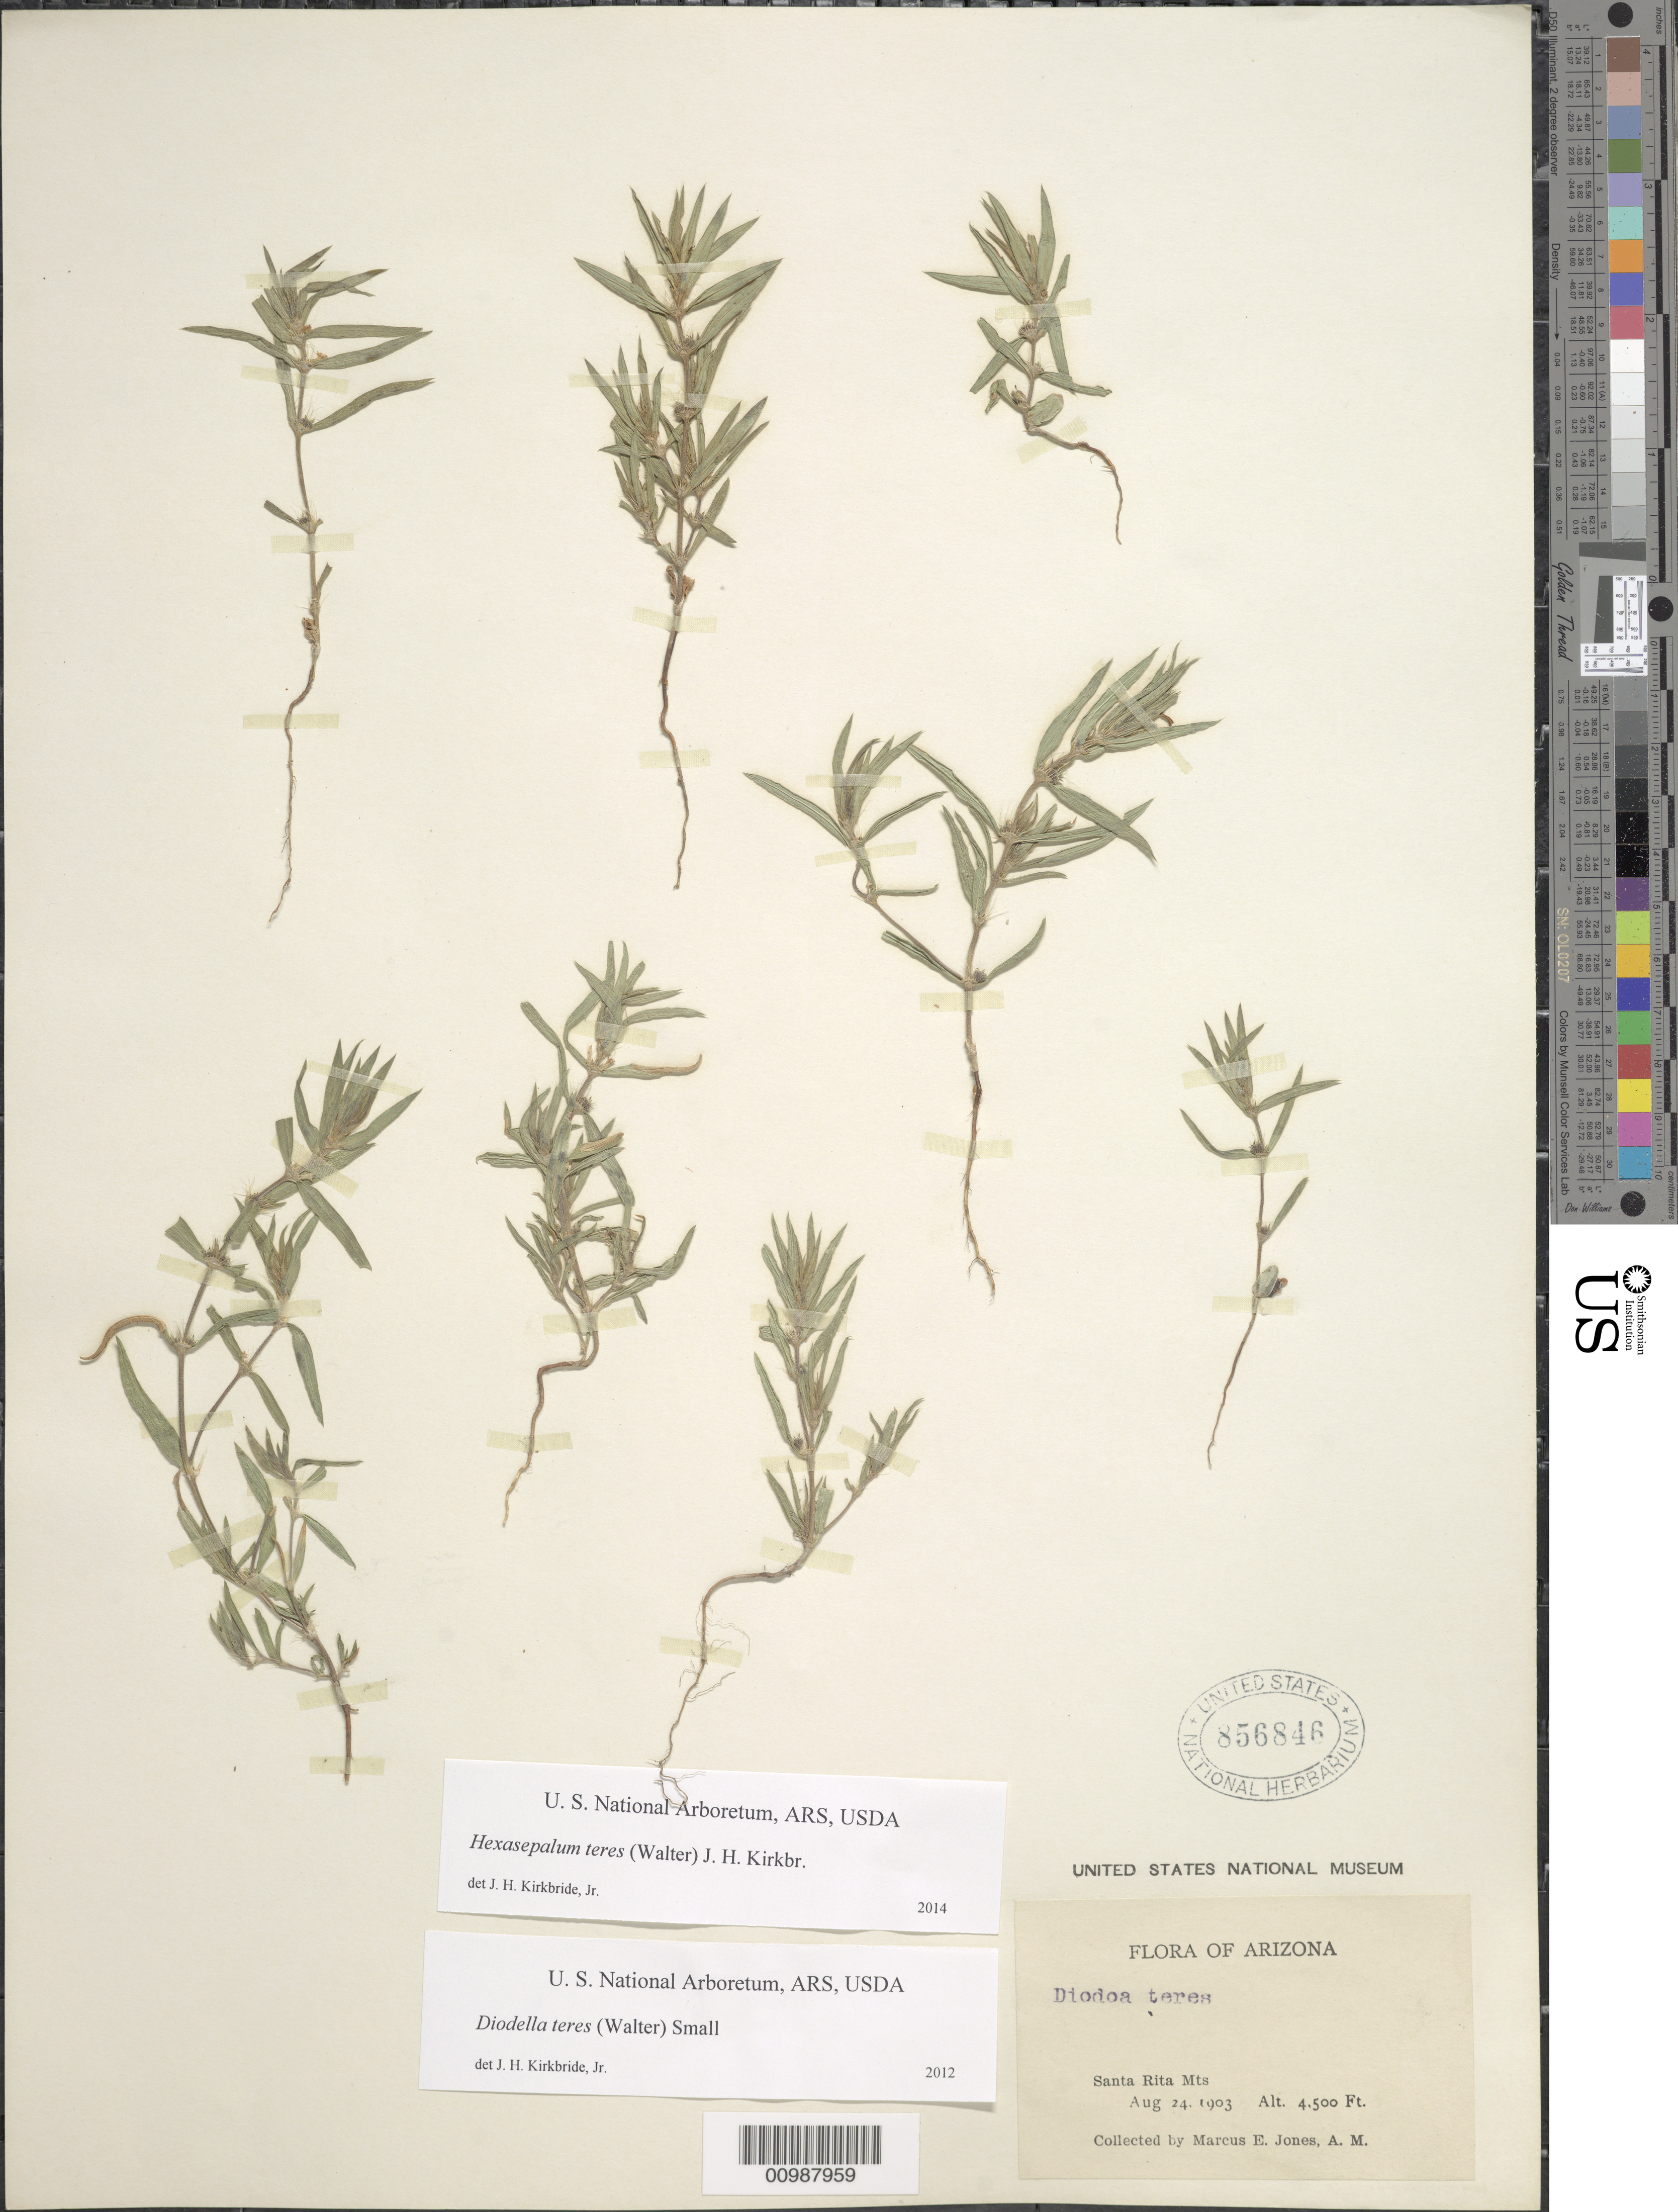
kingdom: Plantae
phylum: Tracheophyta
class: Magnoliopsida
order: Gentianales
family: Rubiaceae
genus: Diodia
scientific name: Diodia teres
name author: Walter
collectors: M. E. Jones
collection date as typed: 24 Aug 1903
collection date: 1903-08-24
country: United States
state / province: Arizona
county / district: Santa Cruz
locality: Santa Rita Mountains.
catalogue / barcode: US 856846